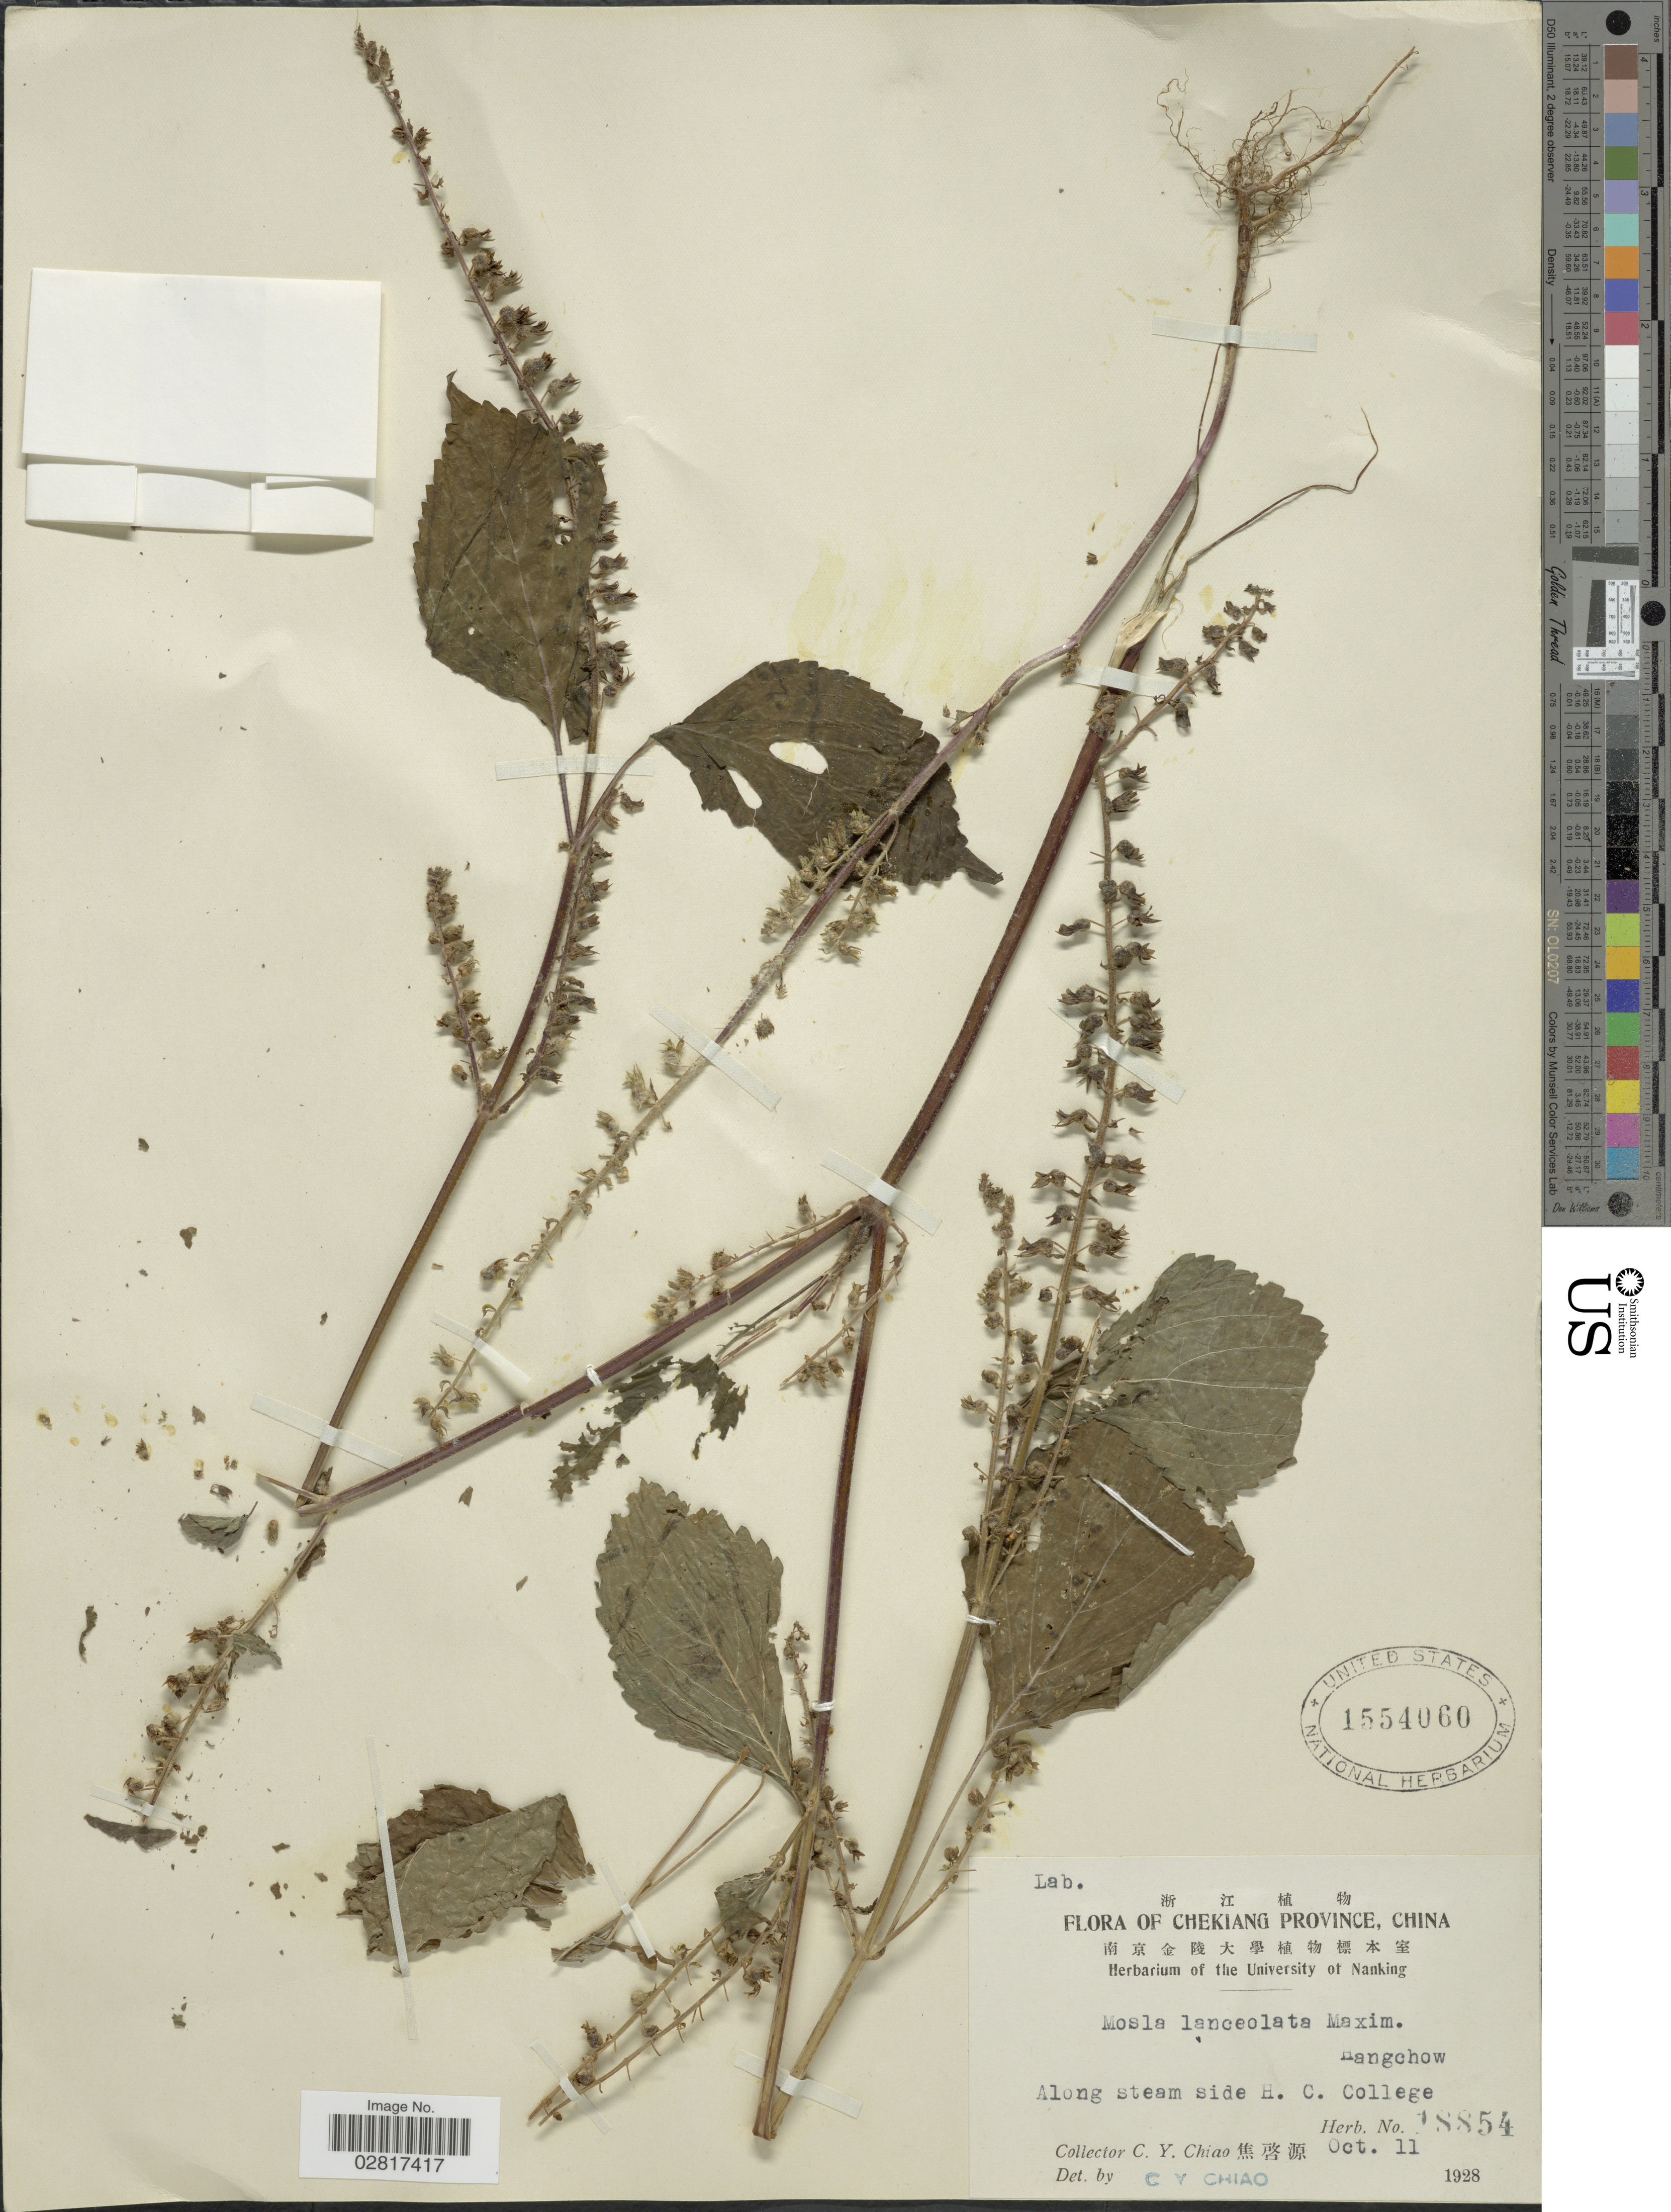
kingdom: Plantae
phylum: Tracheophyta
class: Magnoliopsida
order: Lamiales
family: Lamiaceae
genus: Mosla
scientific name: Mosla lanceolata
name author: (Benth.) Maxim.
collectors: C. Y. Chiao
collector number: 18854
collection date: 1928-10-11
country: China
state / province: Zhejiang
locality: Chekiang Province. Along stream side H.C. College.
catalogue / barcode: US 1554060